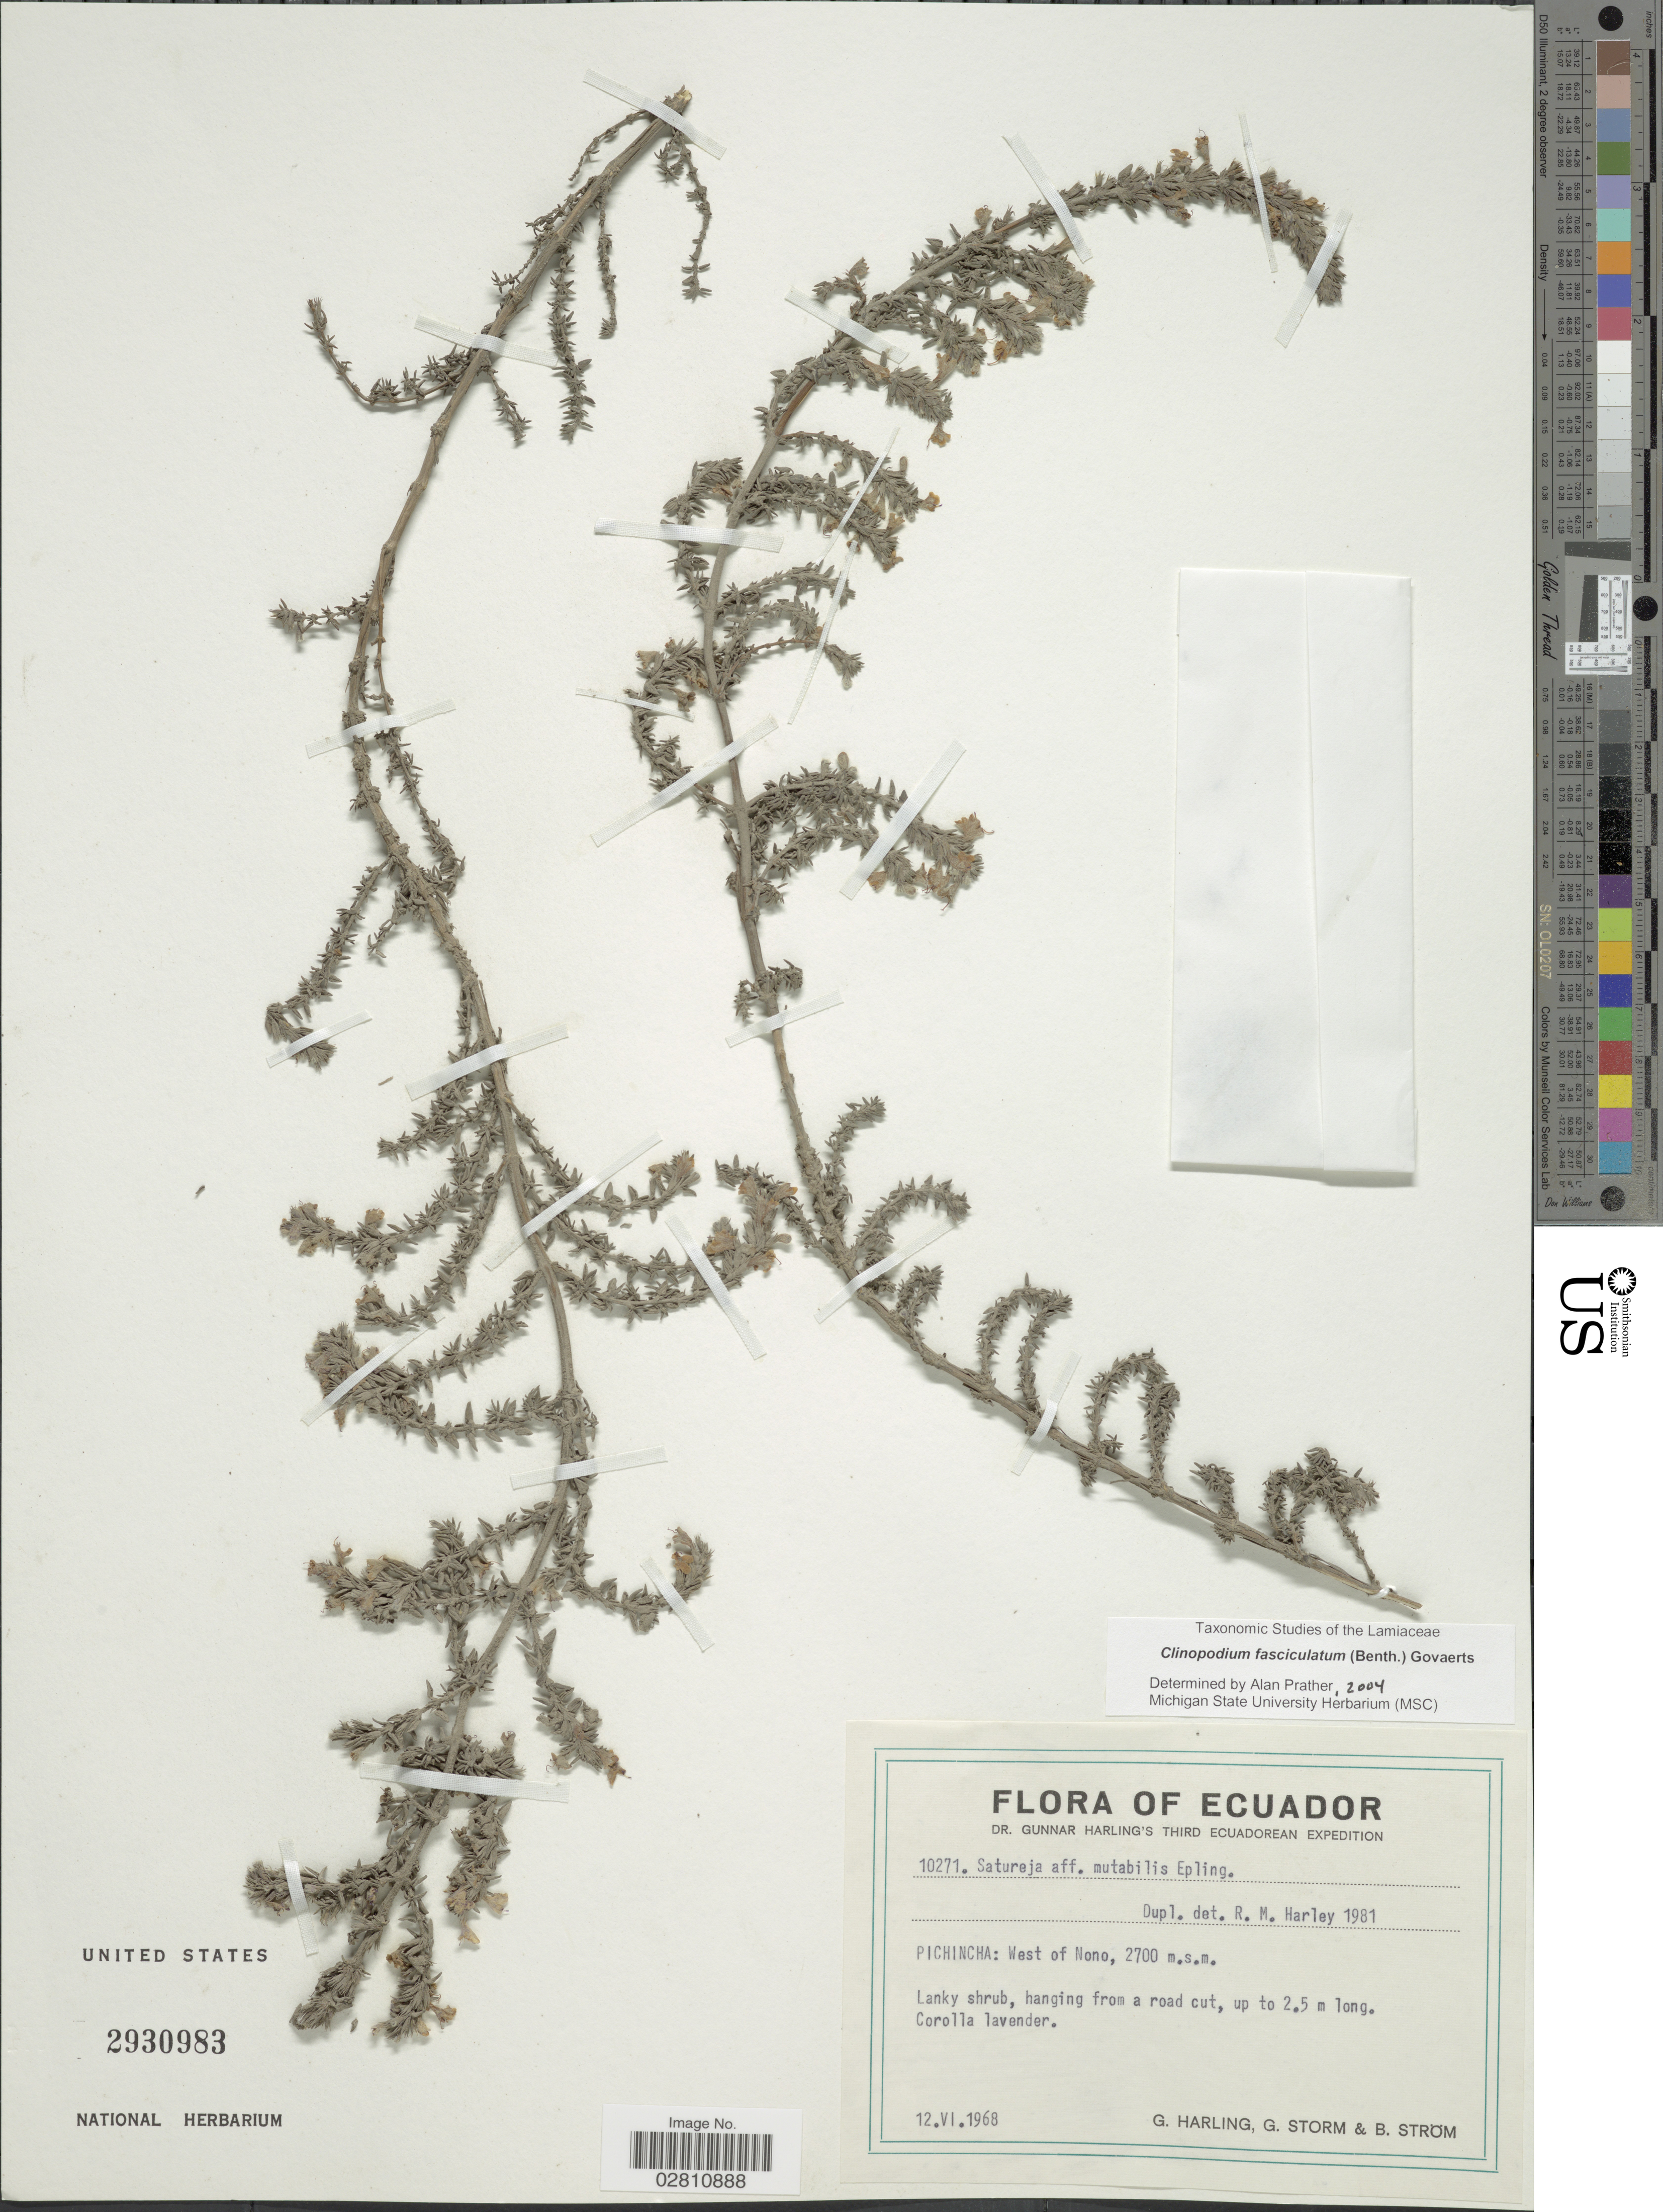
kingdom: Plantae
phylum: Tracheophyta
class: Magnoliopsida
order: Lamiales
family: Lamiaceae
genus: Clinopodium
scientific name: Clinopodium fasciculatum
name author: (Benth.) Govaerts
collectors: G. Harling, G. Storm & B. Ström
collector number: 10271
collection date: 1968-06-12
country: Ecuador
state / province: Pichincha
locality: West of Nono.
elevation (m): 2700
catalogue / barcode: US 2930983